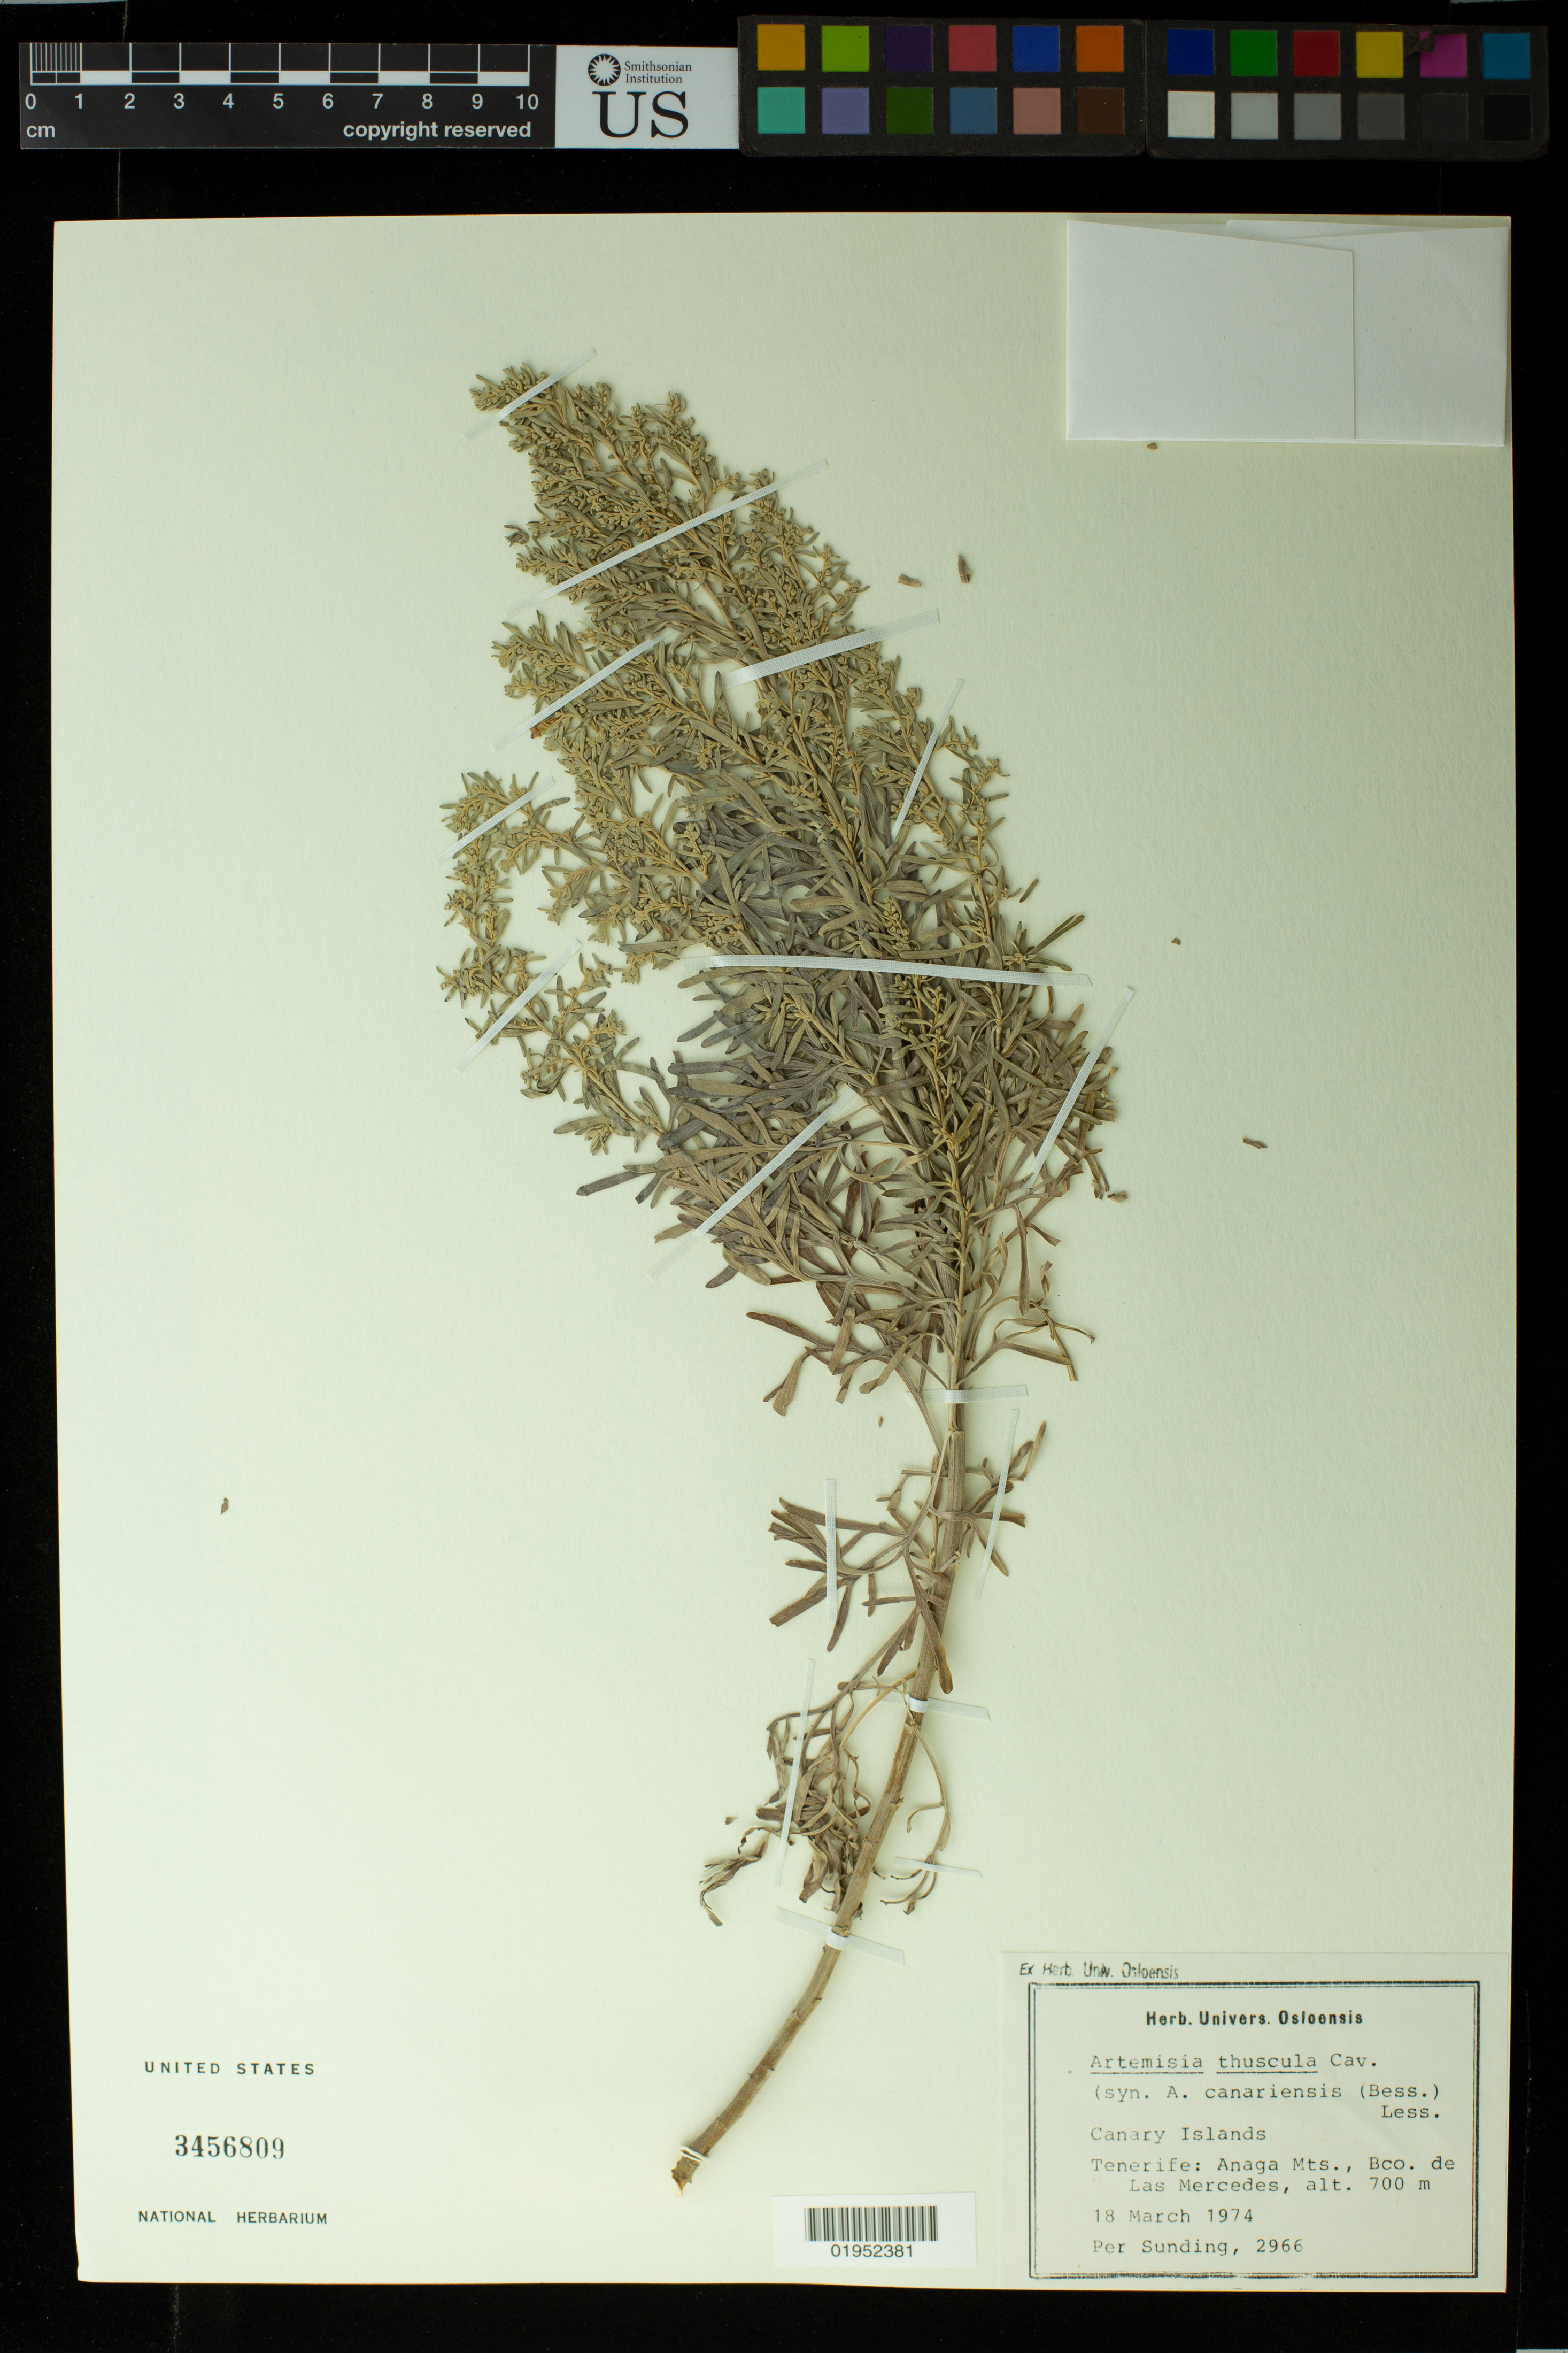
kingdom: Plantae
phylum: Tracheophyta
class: Magnoliopsida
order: Asterales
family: Asteraceae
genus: Artemisia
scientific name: Artemisia canariensis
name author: Less.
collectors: P. O. Sunding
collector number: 2966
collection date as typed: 18 Mar 1974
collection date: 1974-03-18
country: Spain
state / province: Canarias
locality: Canary Islands, Tenerife: Anaga Mts, Bco. de Las Mercedes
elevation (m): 700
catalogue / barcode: US 3456809